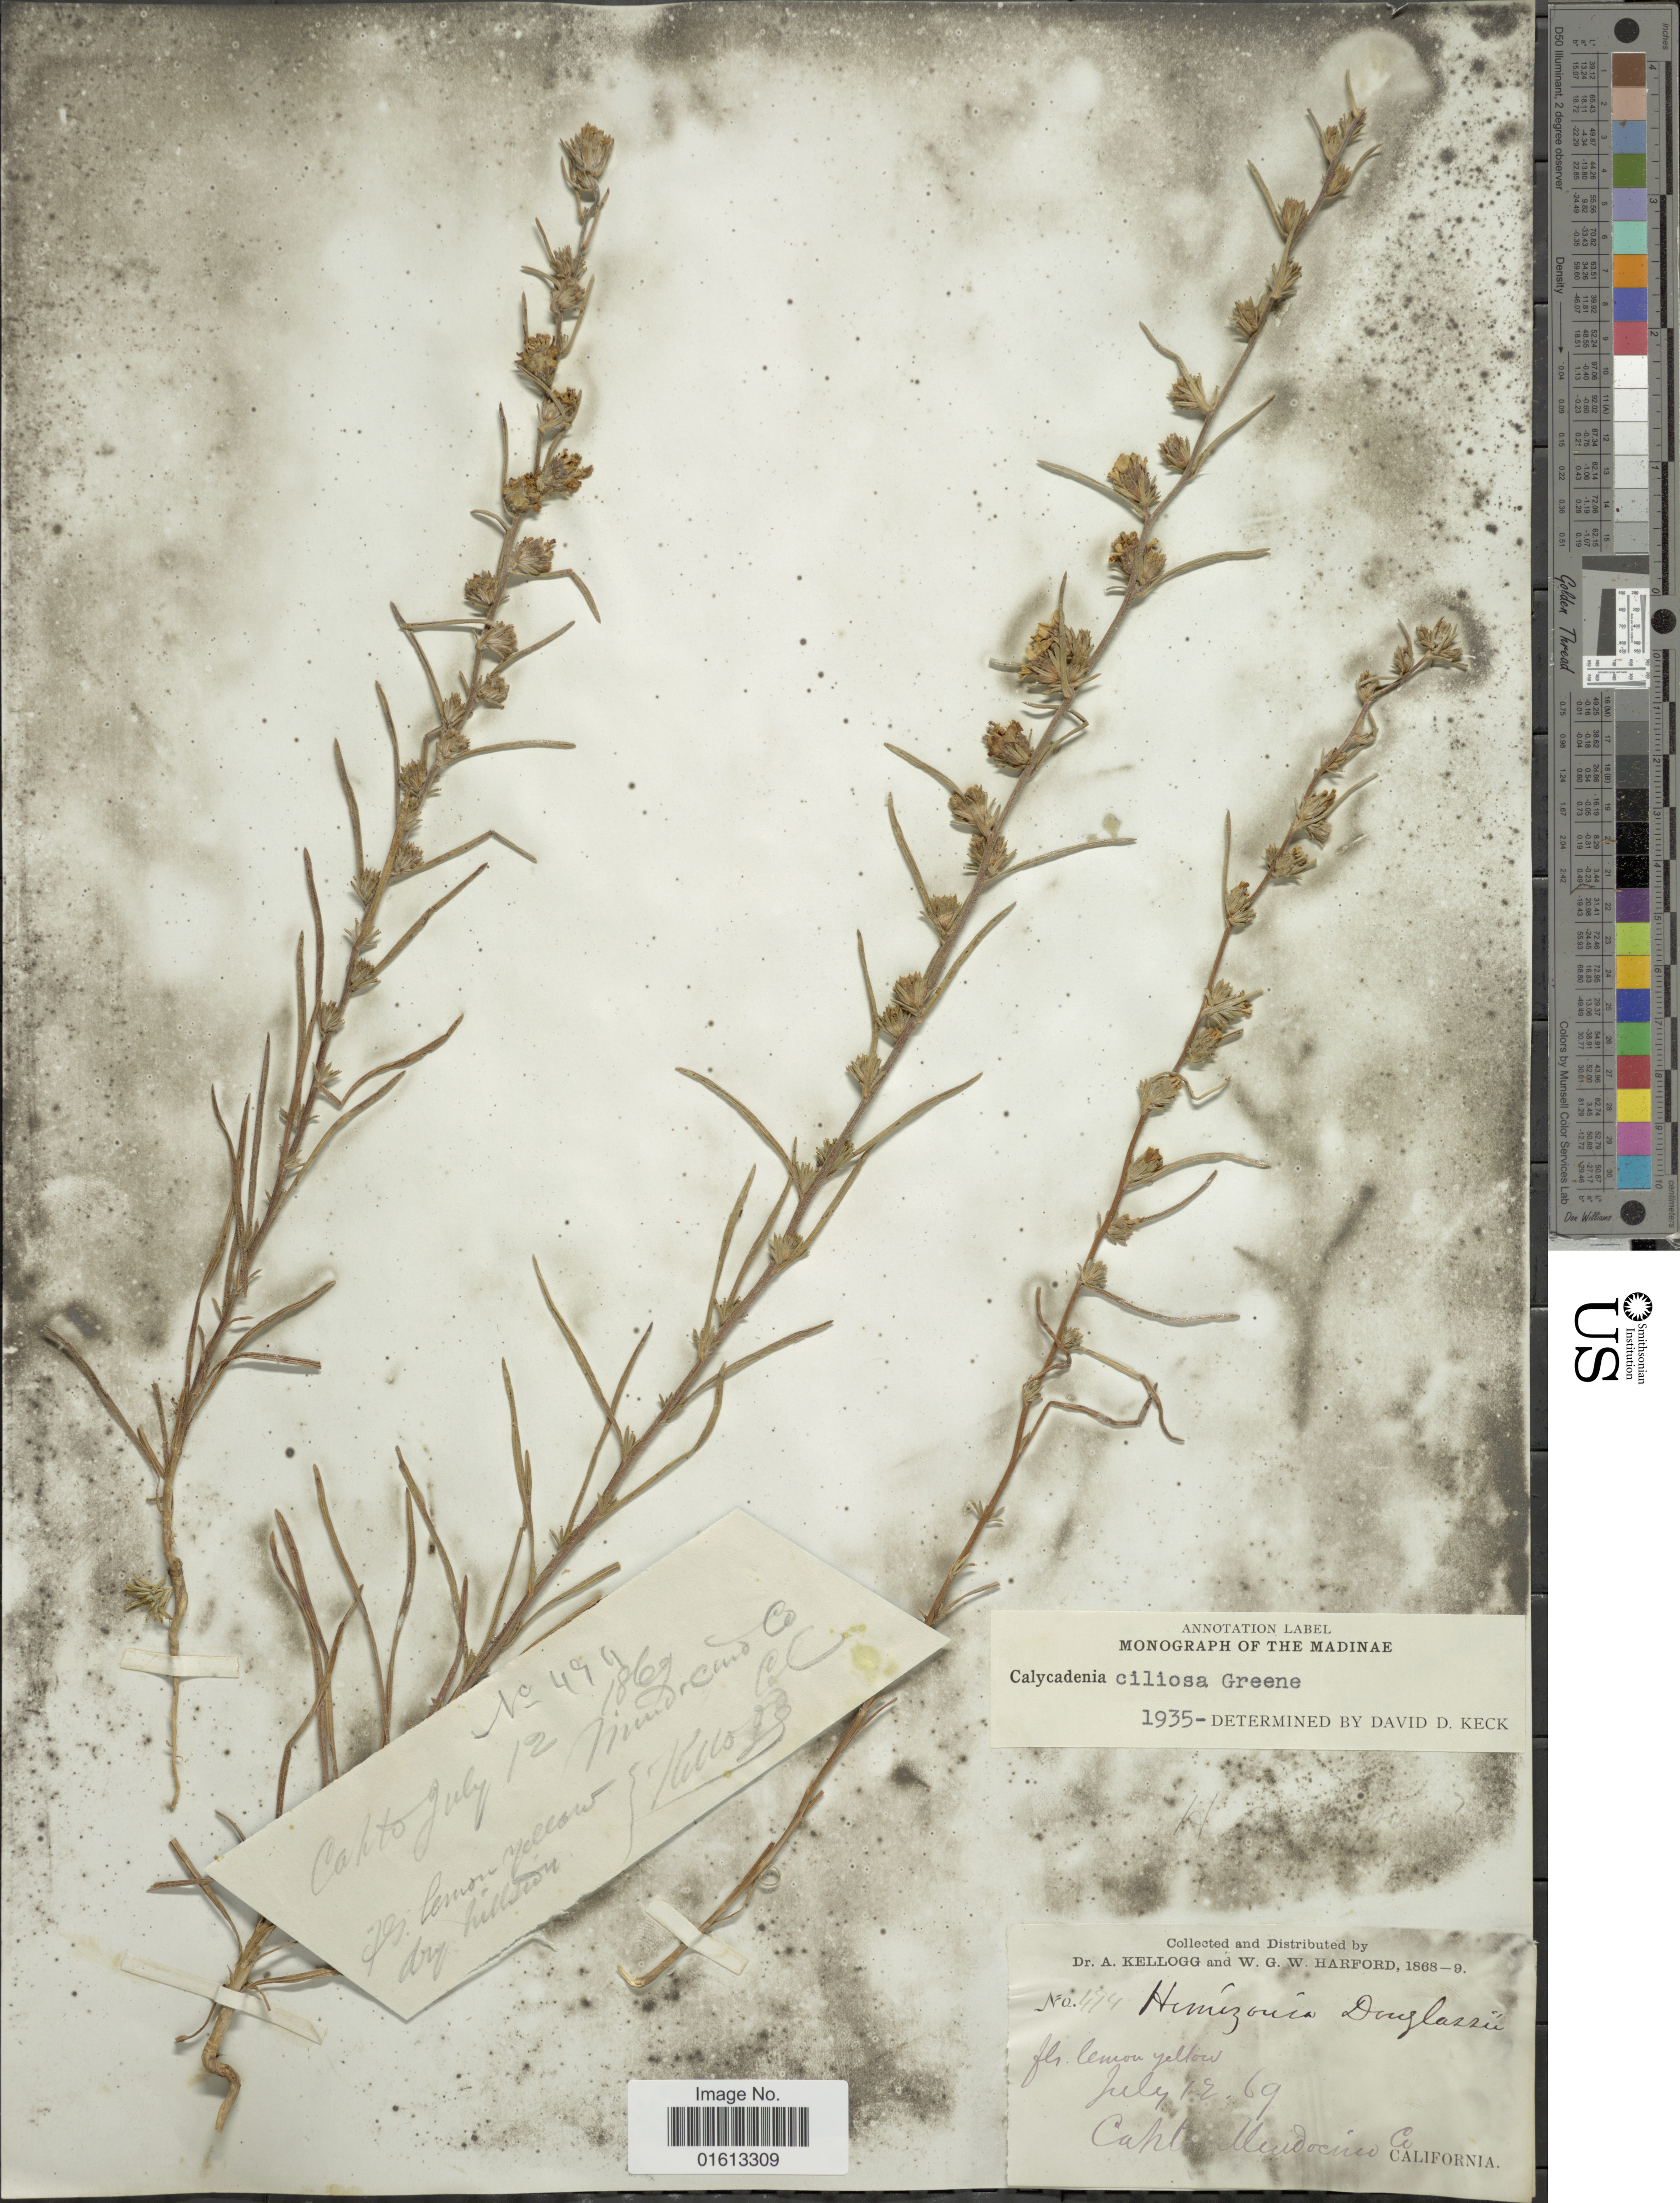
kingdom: Plantae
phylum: Tracheophyta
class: Magnoliopsida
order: Asterales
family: Asteraceae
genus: Calycadenia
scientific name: Calycadenia ciliosa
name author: Greene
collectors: A. Kellogg & W. G. W. Harford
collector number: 494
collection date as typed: Transcribed d/m/y: 12/7/69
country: United States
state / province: California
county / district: Mendocino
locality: Capt, Mendocino